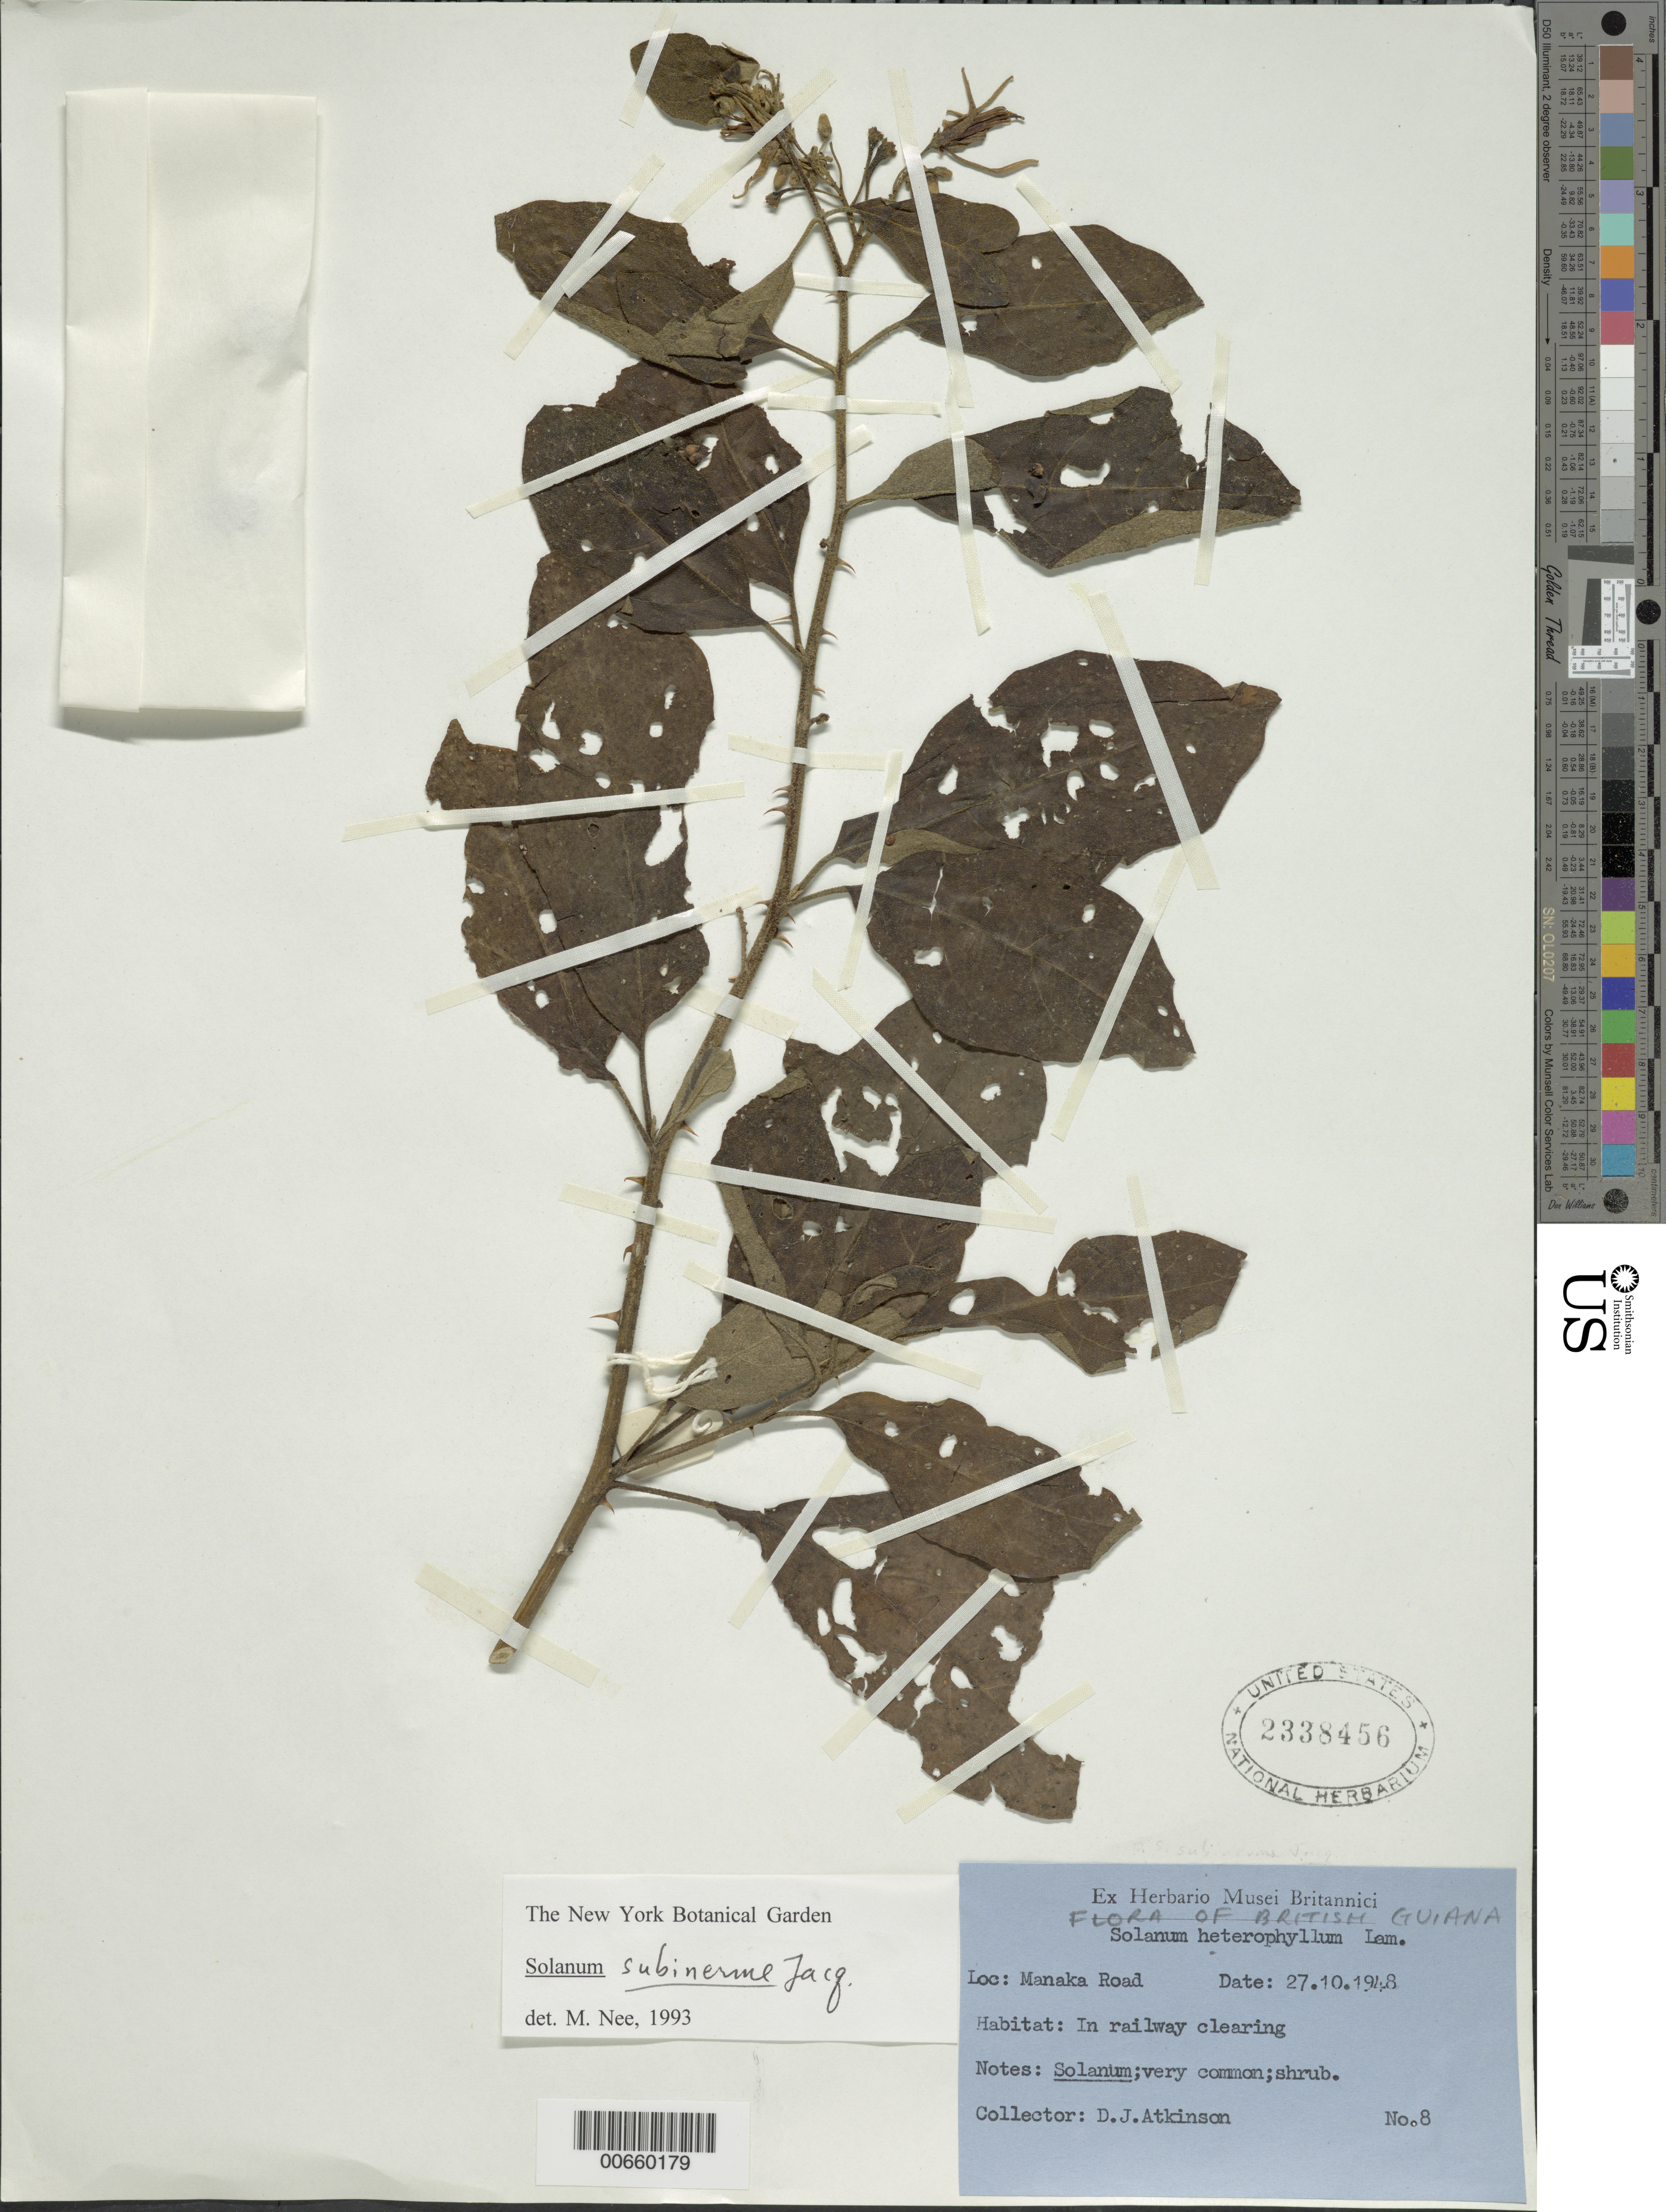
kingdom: Plantae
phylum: Tracheophyta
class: Magnoliopsida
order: Solanales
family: Solanaceae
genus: Solanum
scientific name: Solanum subinerme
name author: Jacq.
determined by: Nee, Michael H.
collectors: D. Atkinson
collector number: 8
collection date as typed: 27 Oct 1948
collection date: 1948-10-27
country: Guyana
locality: Manaka road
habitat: in railway clearing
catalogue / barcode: US 2338456